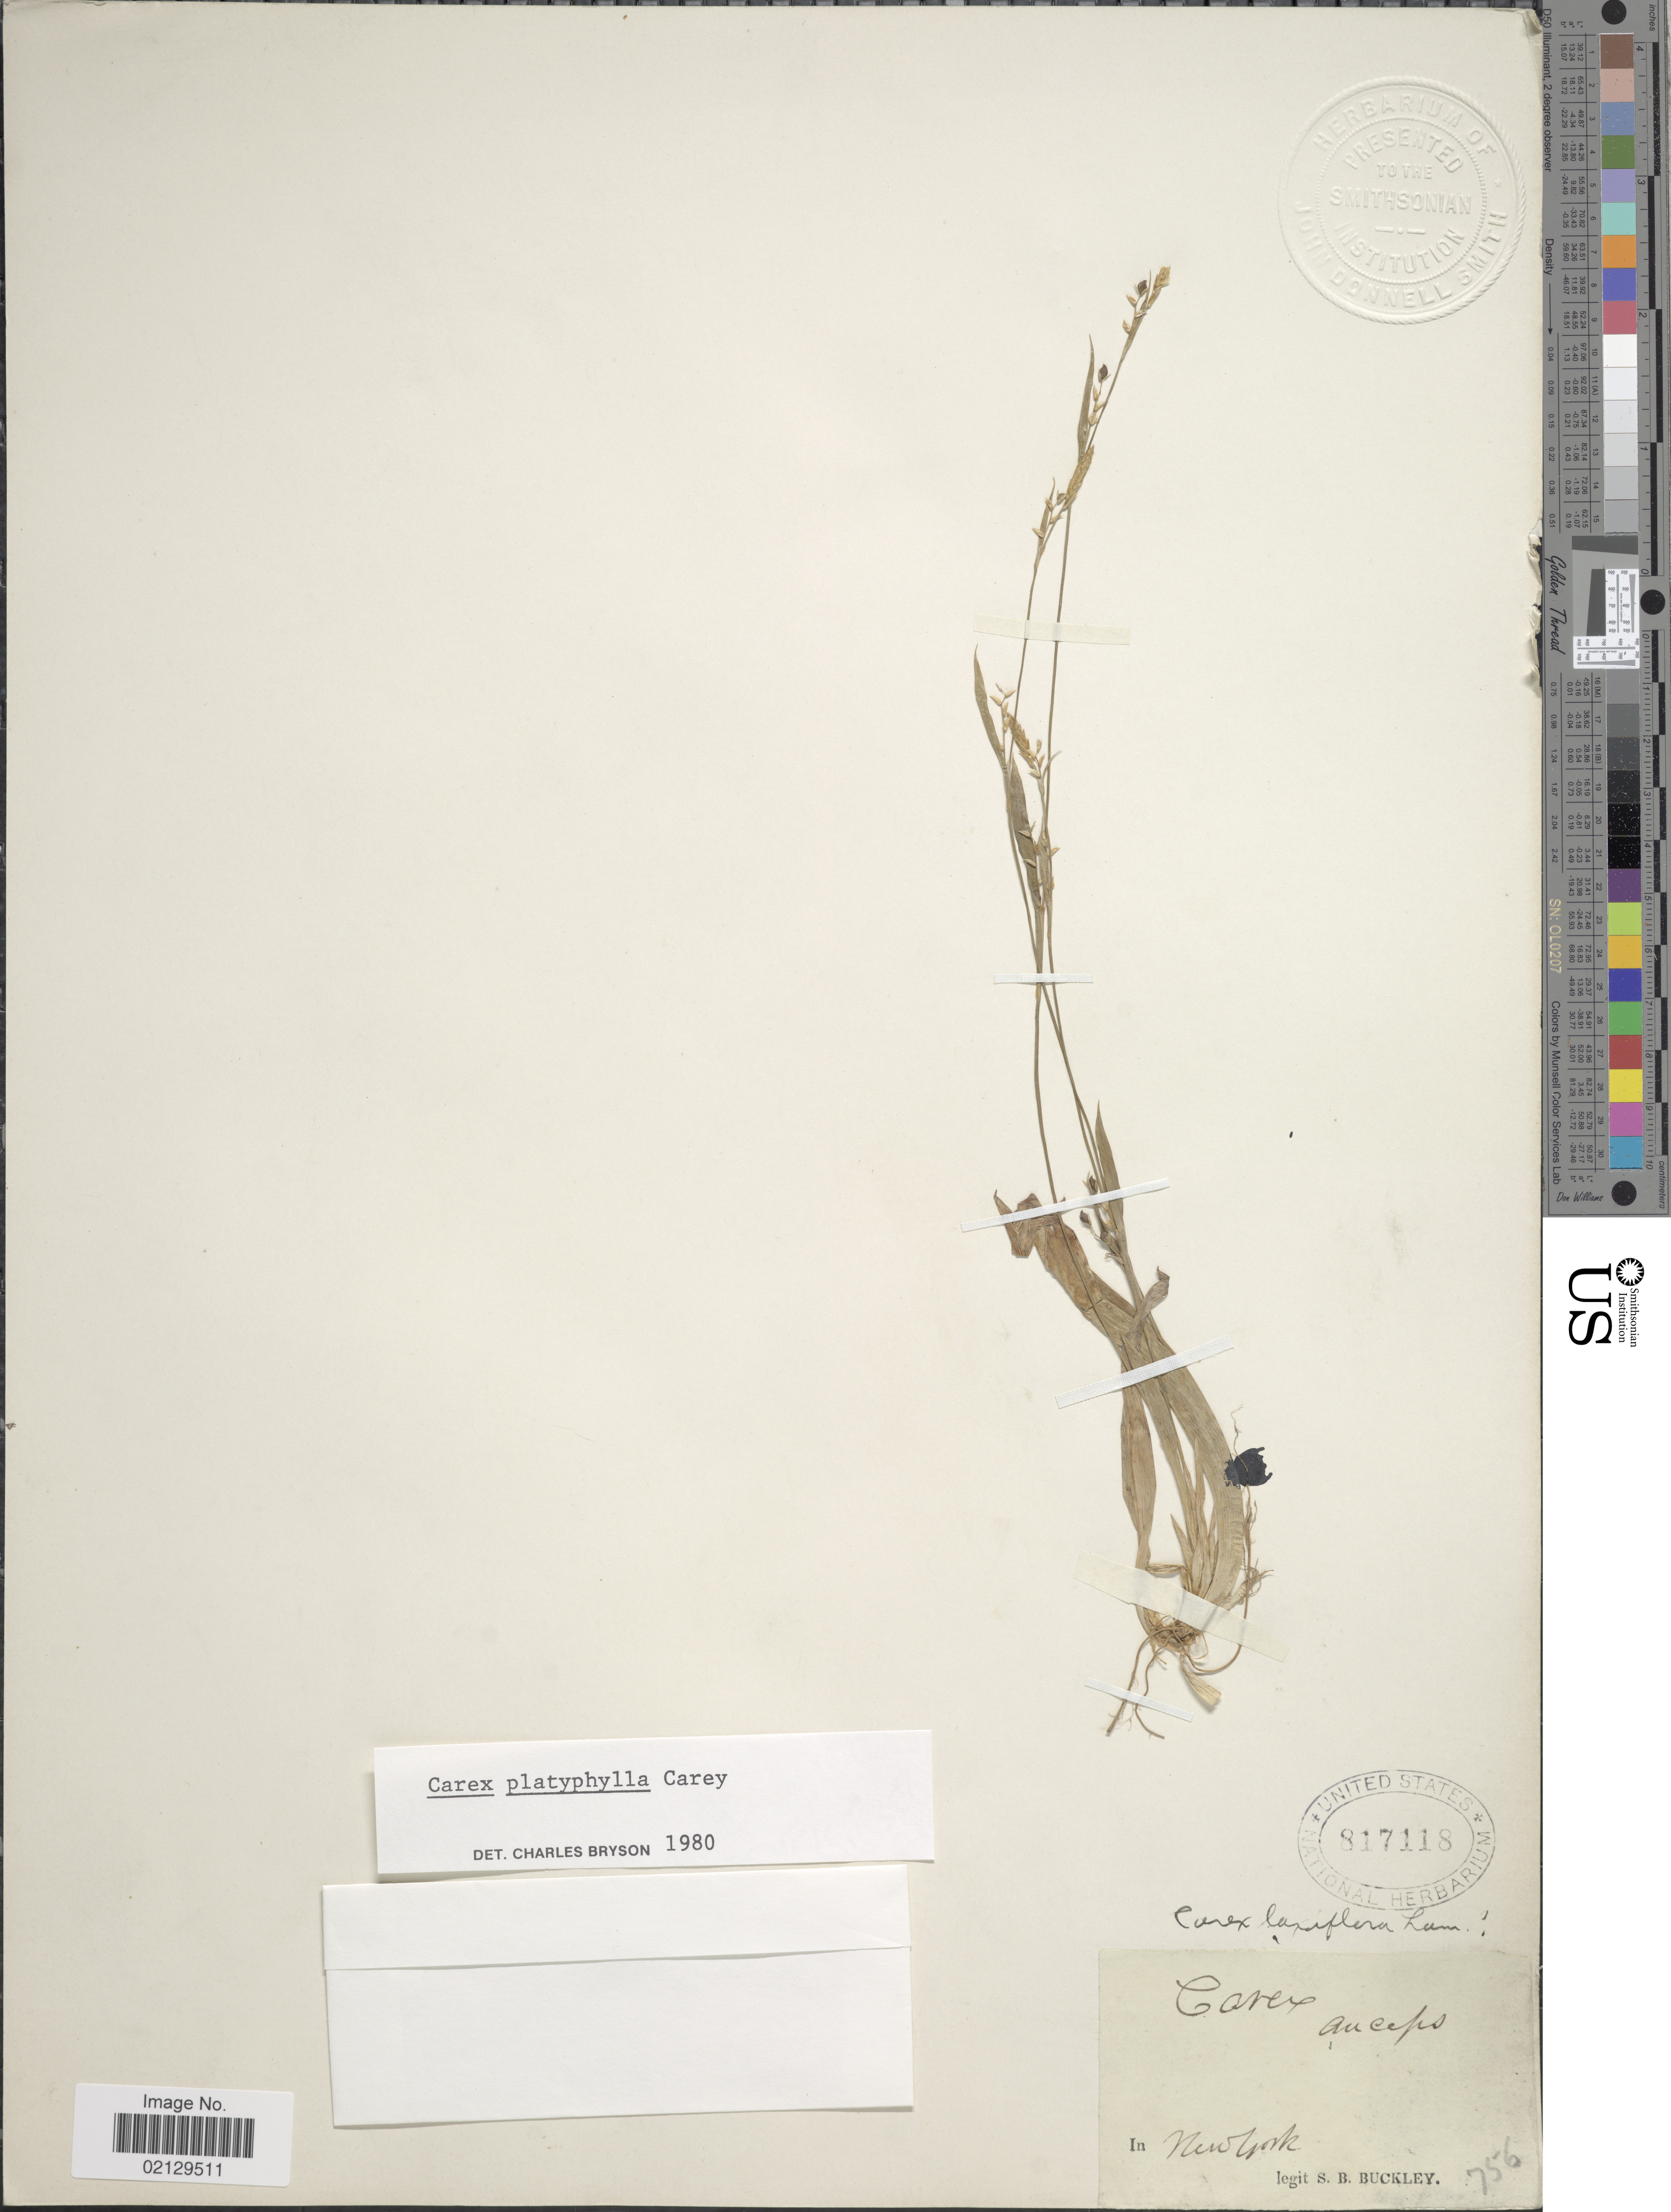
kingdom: Plantae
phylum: Tracheophyta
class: Liliopsida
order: Poales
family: Cyperaceae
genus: Carex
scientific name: Carex platyphylla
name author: J. Carey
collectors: S. B. Buckley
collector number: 756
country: United States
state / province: New York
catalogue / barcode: US 817118